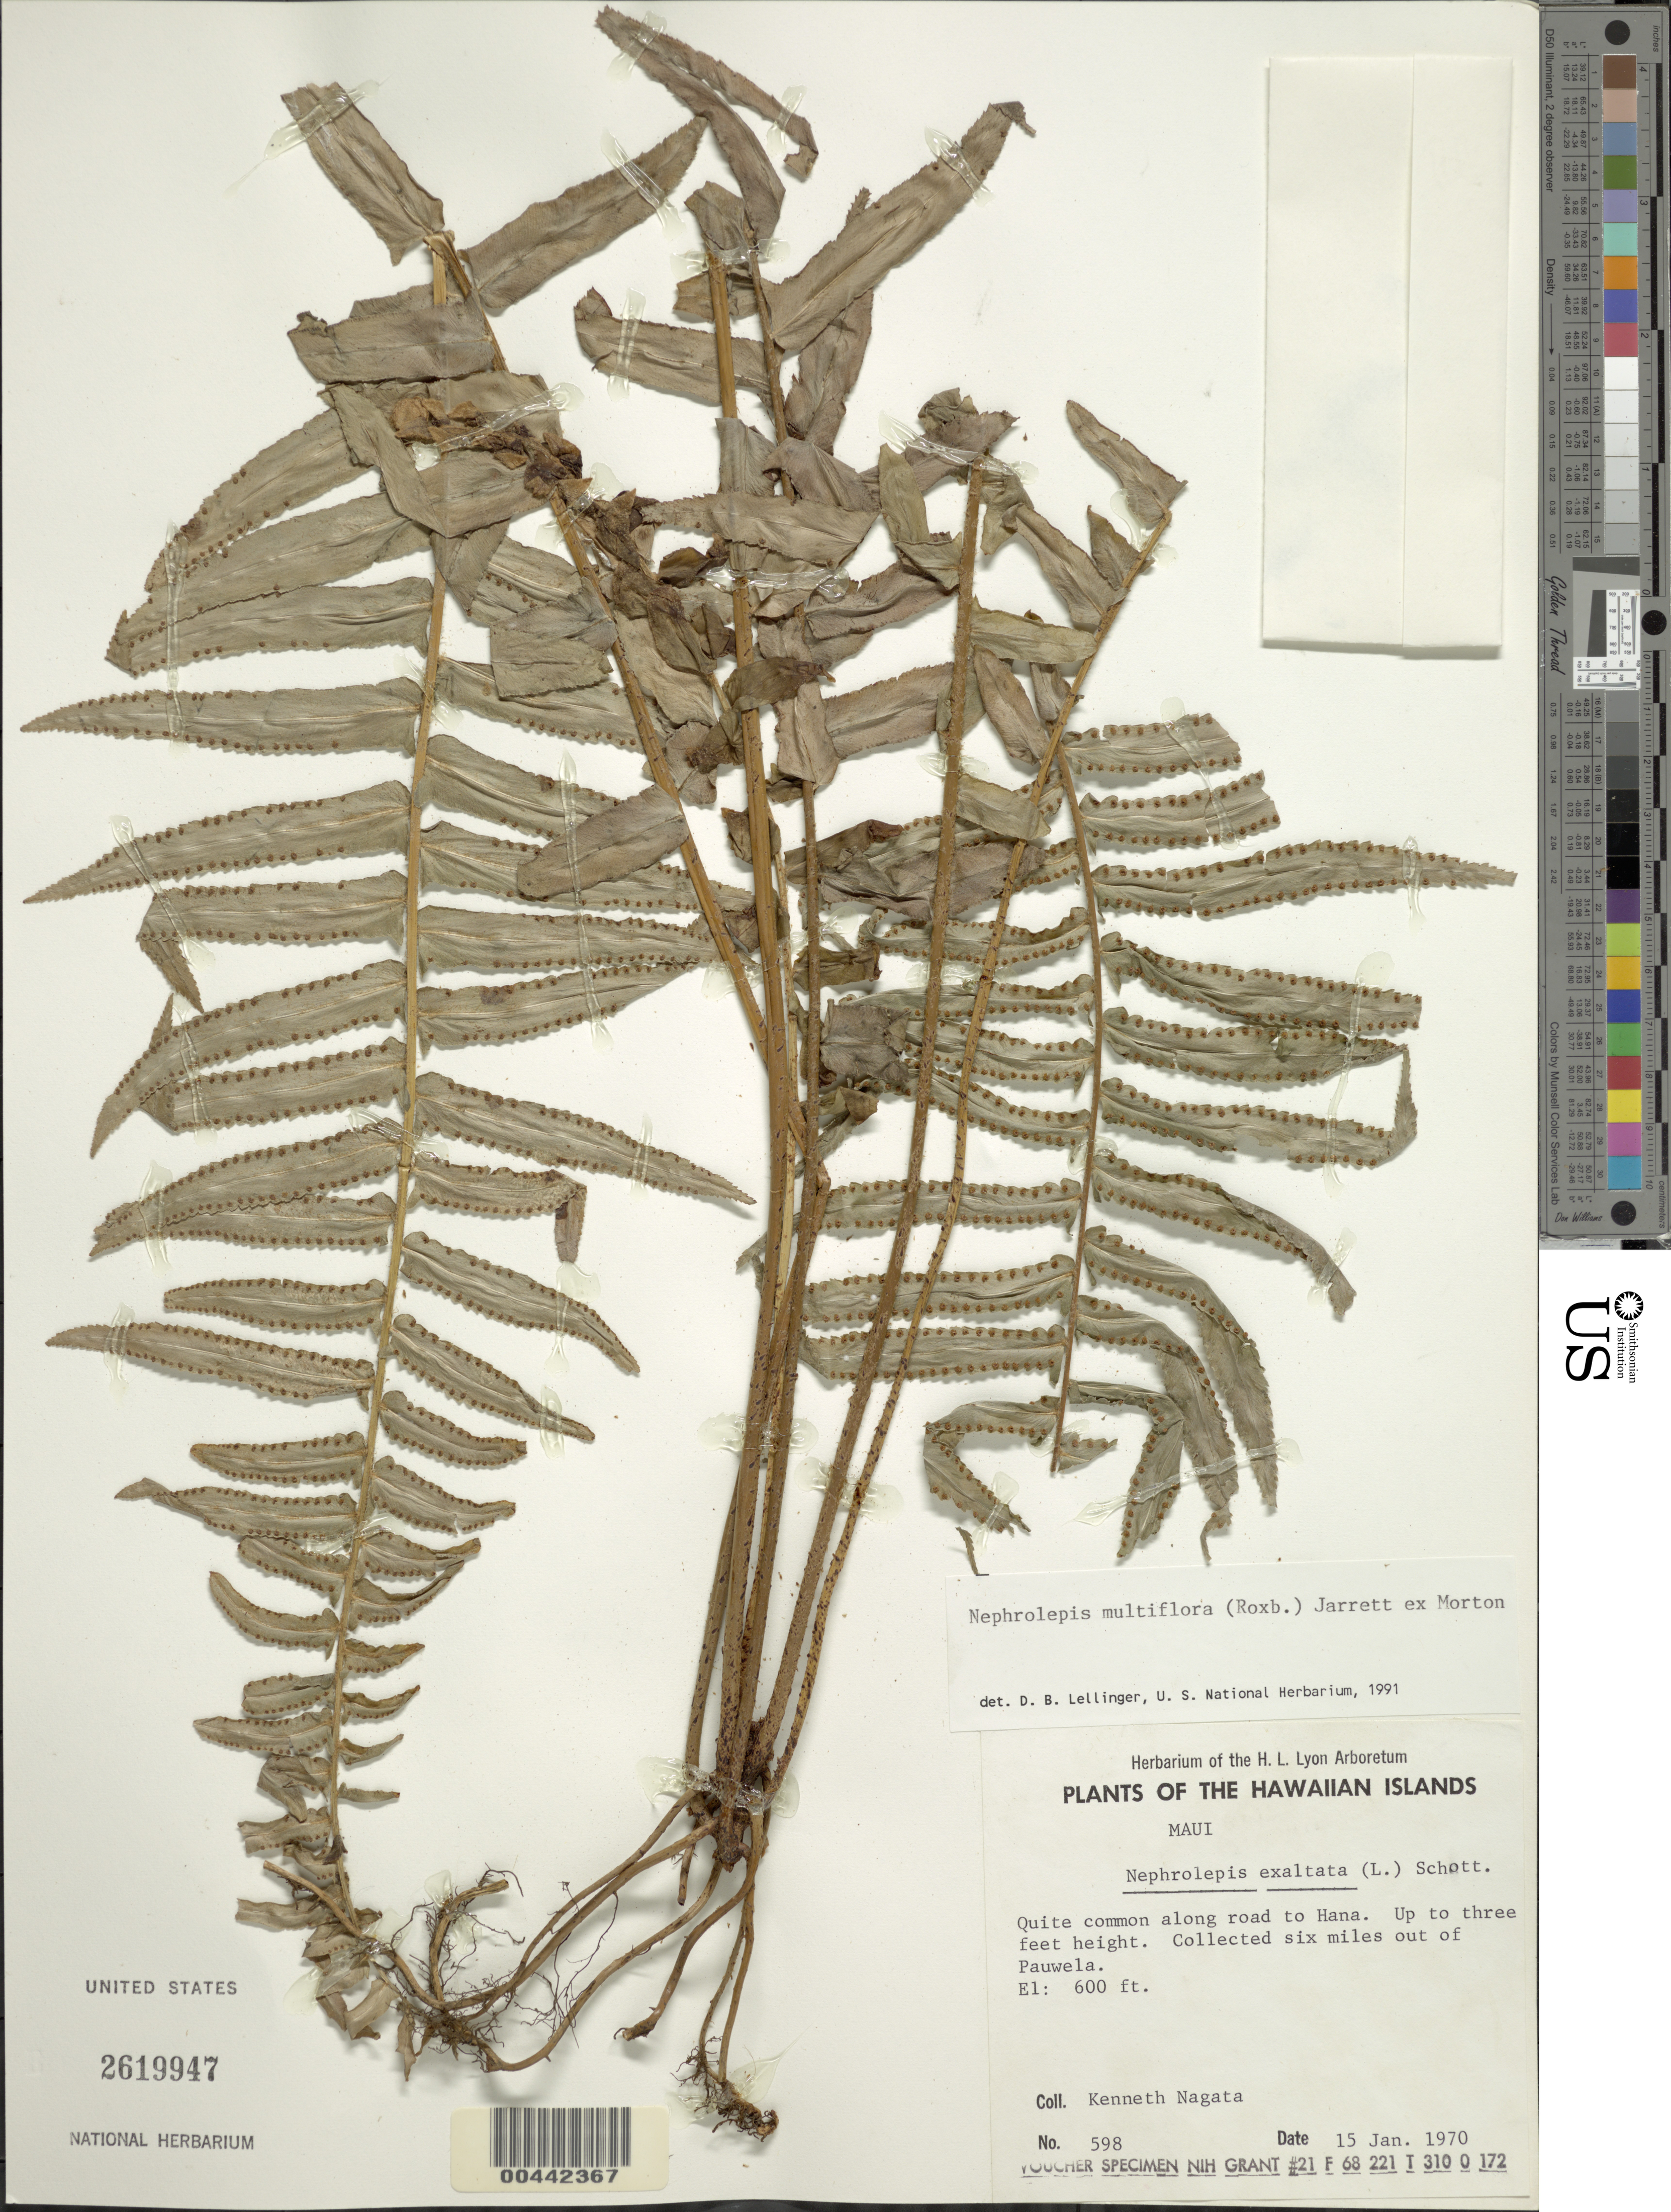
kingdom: Plantae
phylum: Tracheophyta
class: Polypodiopsida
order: Polypodiales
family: Nephrolepidaceae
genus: Nephrolepis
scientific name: Nephrolepis multiflora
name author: (Roxb.) F.M. Jarrett ex C.V. Morton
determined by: Lellinger, David B., (BOT), Smithsonian Institution - National Museum of Natural History (UNITED STATES)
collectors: K. Nagata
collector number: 598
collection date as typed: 15 Jan 1970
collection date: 1970-01-15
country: United States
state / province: Hawaii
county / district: Maui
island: Maui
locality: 6 mi out of Pauwela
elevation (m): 183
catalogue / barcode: US 2619947